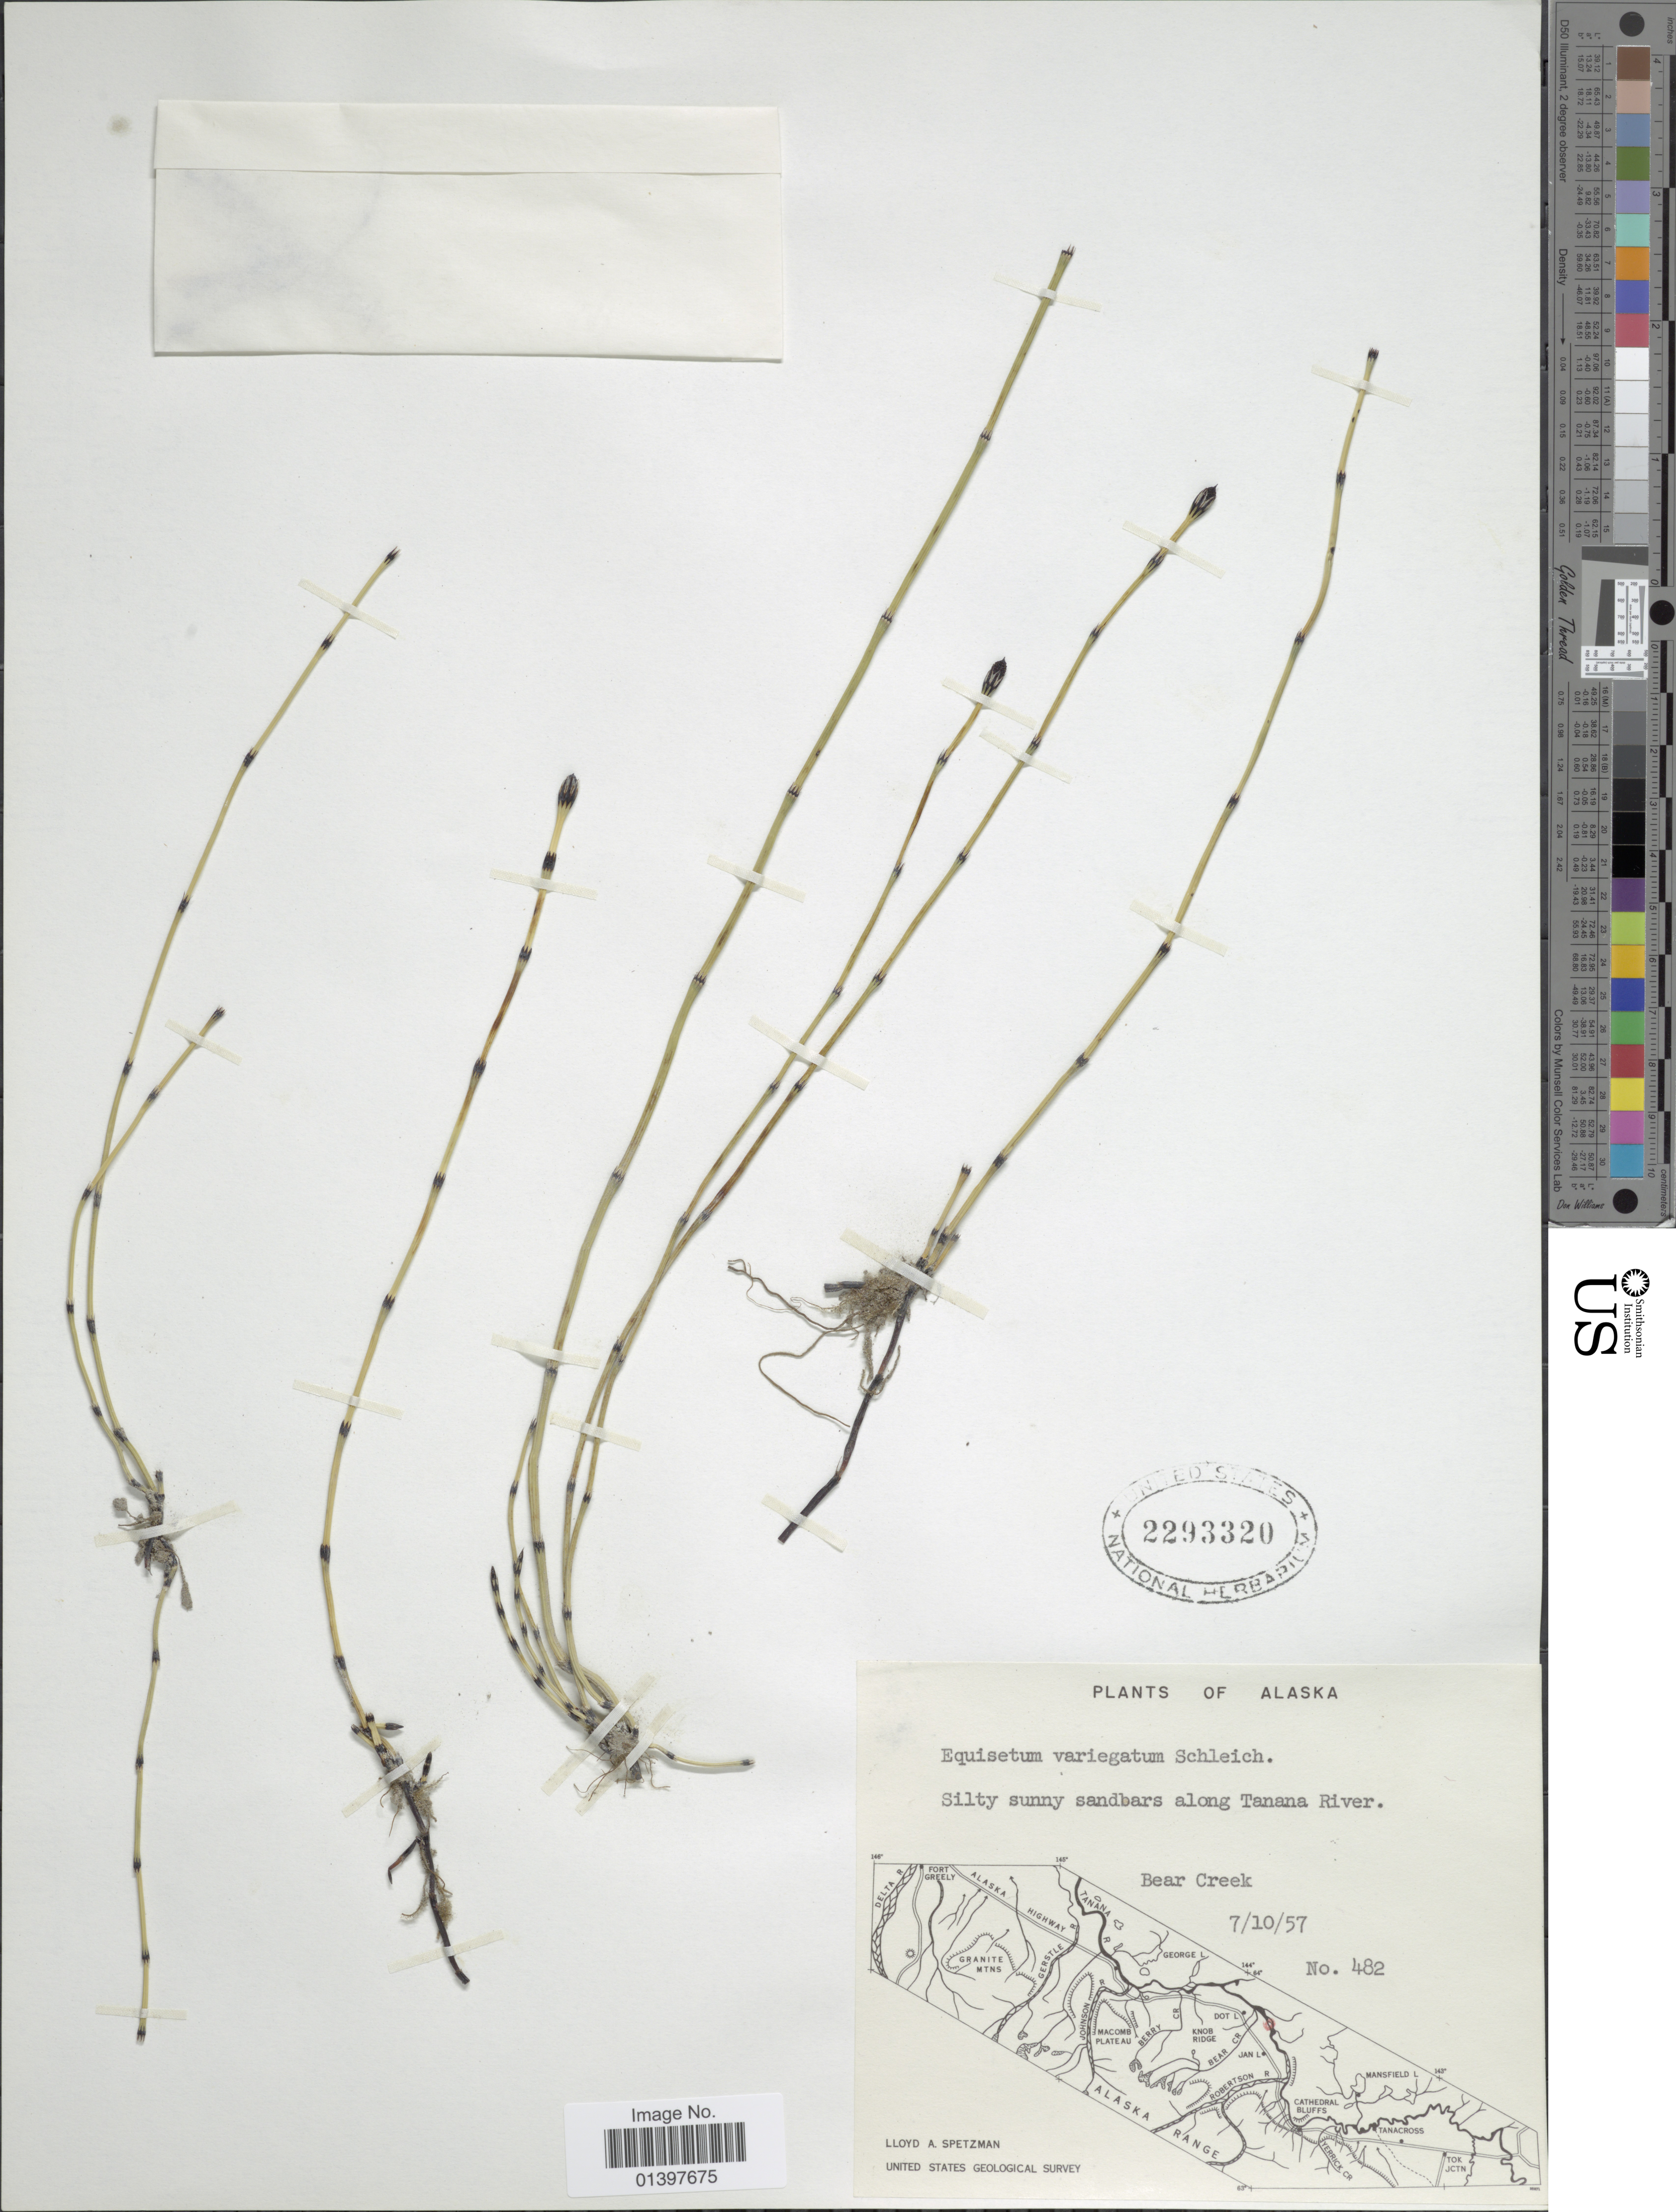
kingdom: Plantae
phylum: Tracheophyta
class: Polypodiopsida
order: Equisetales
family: Equisetaceae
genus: Equisetum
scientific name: Equisetum variegatum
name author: Schleich. ex F. Weber & D. Mohr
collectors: L. Spetzman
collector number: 482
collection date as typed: Transcribed d/m/y: 10/7/57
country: United States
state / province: Alaska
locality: Silt sunny sandbars along Tanana River, Bear Creek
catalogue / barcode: US 2293320